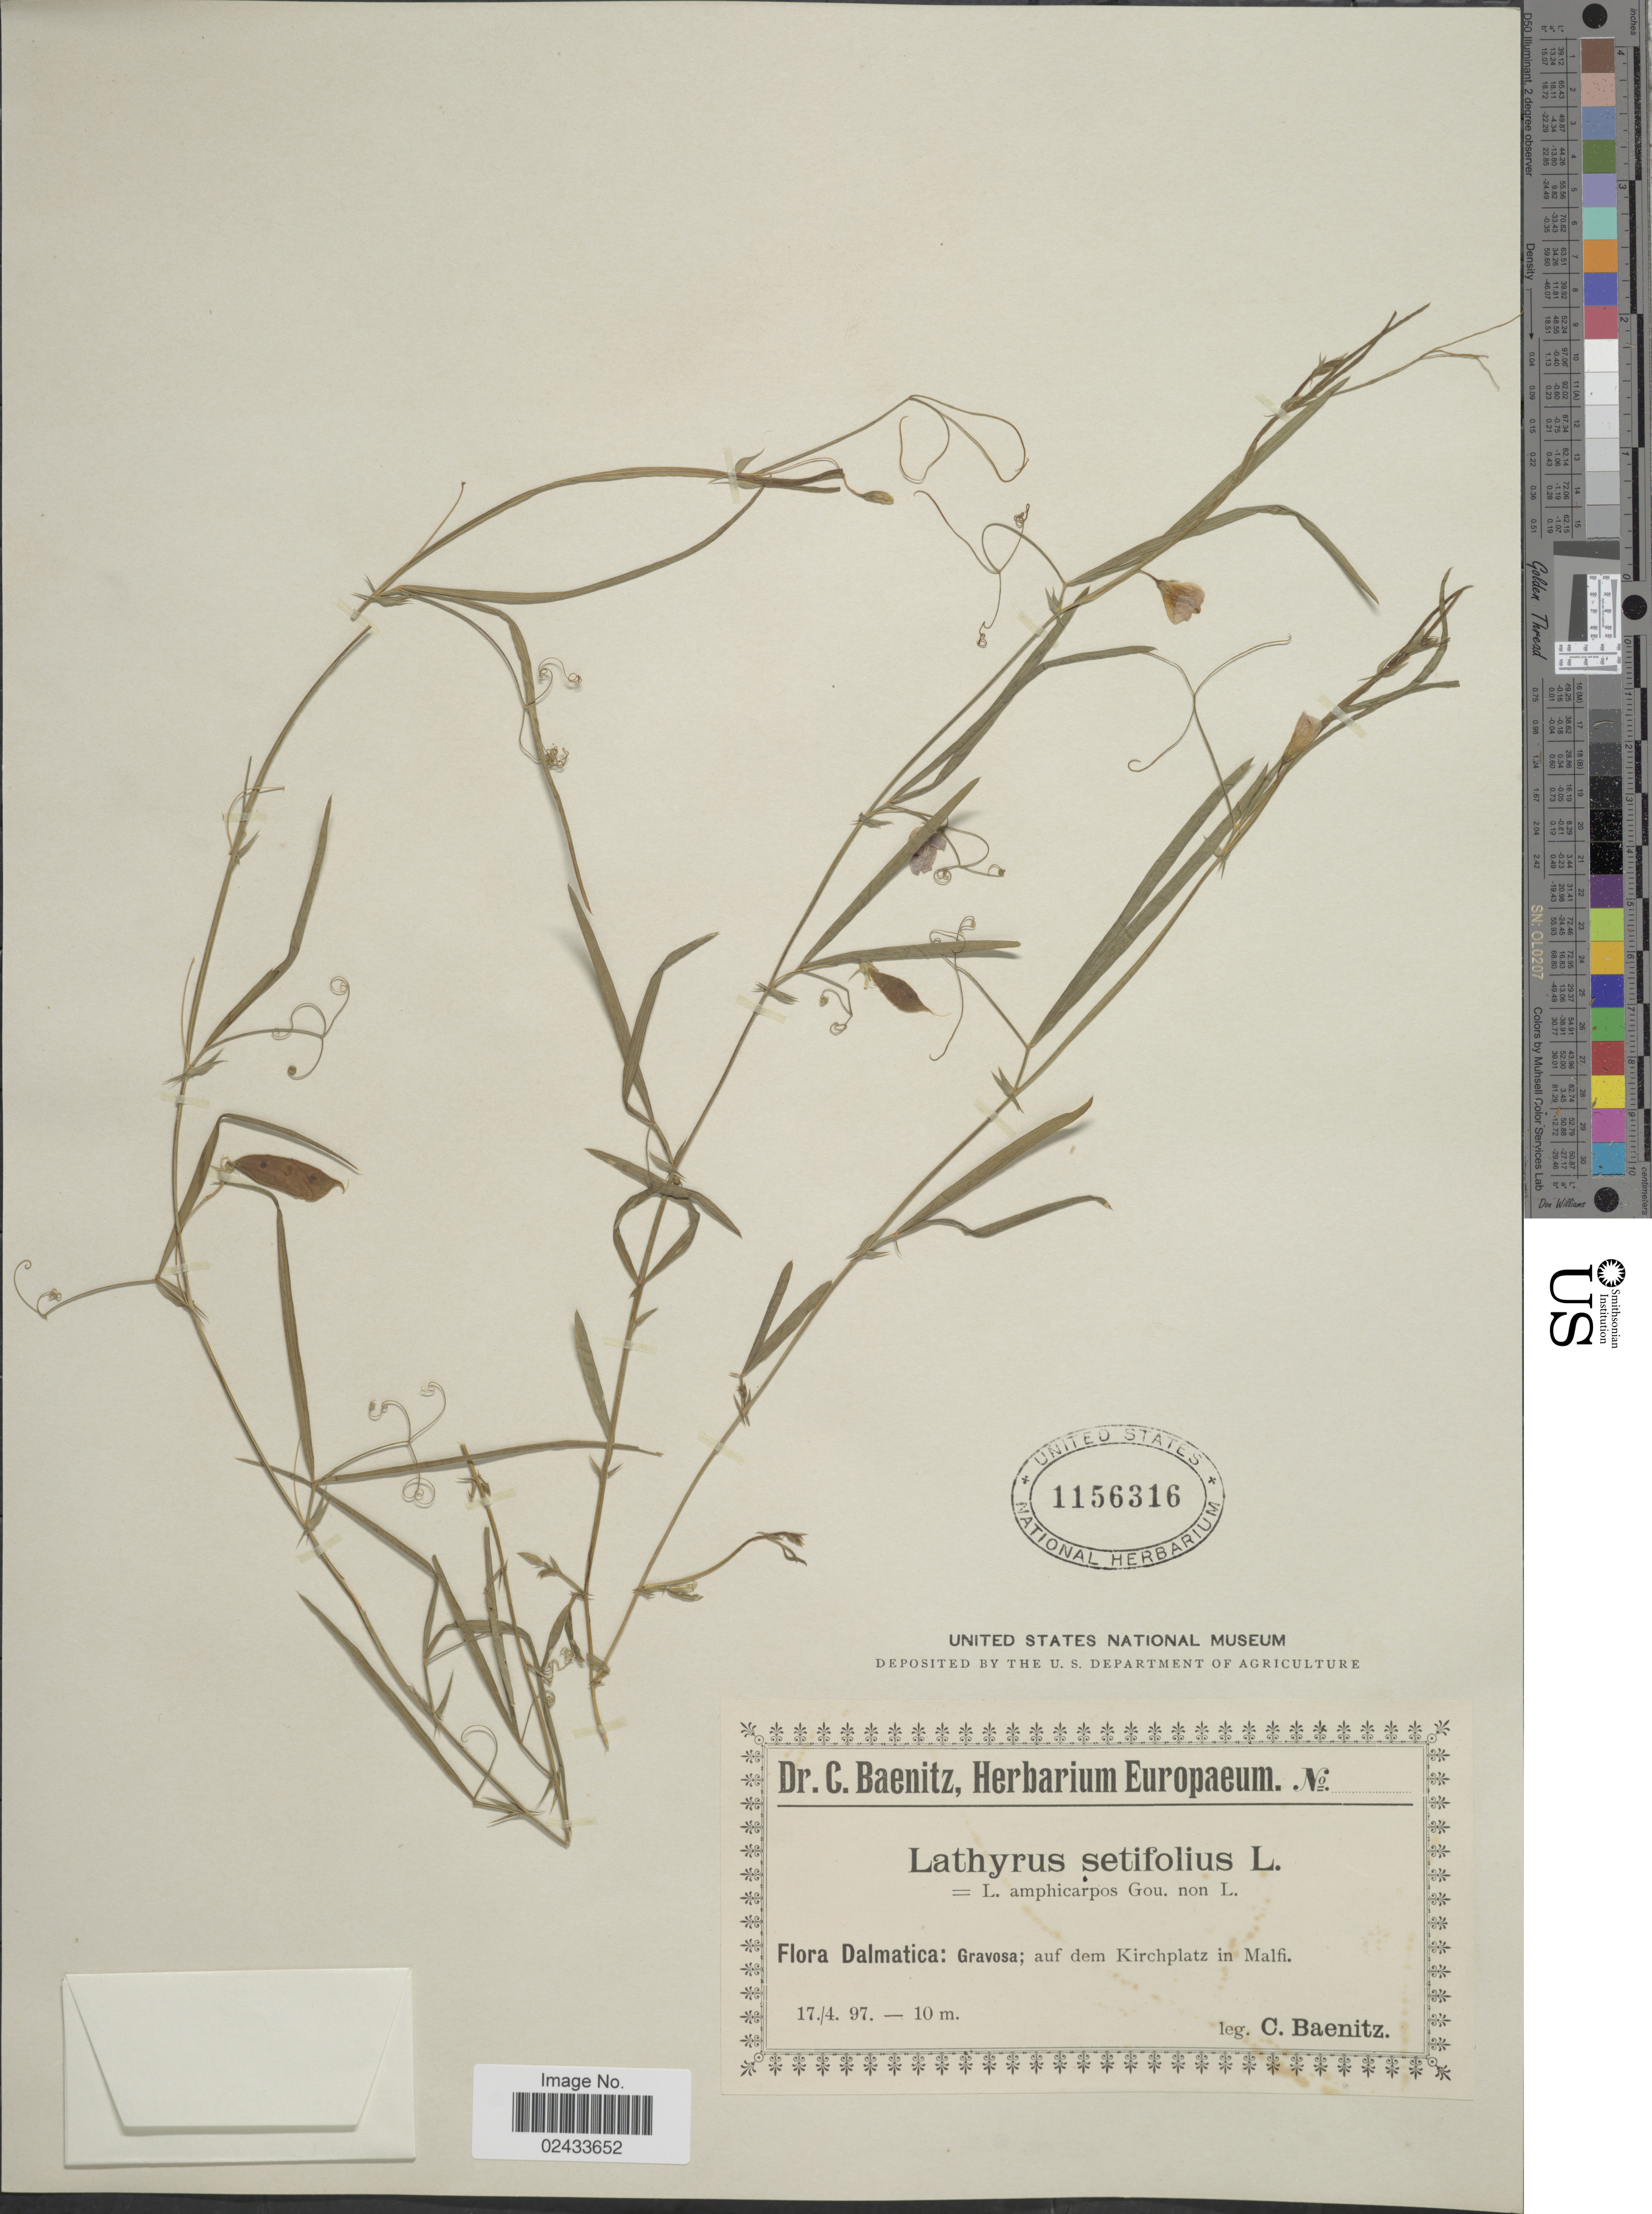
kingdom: Plantae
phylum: Tracheophyta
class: Magnoliopsida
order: Fabales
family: Fabaceae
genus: Lathyrus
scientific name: Lathyrus setifolius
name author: L.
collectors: C. G. Baenitz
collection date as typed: Transcribed d/m/y: 17/4/97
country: Croatia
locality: Dalmatica: Gravosa; auf dem Kirchplatz in Malfi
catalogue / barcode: US 1156316